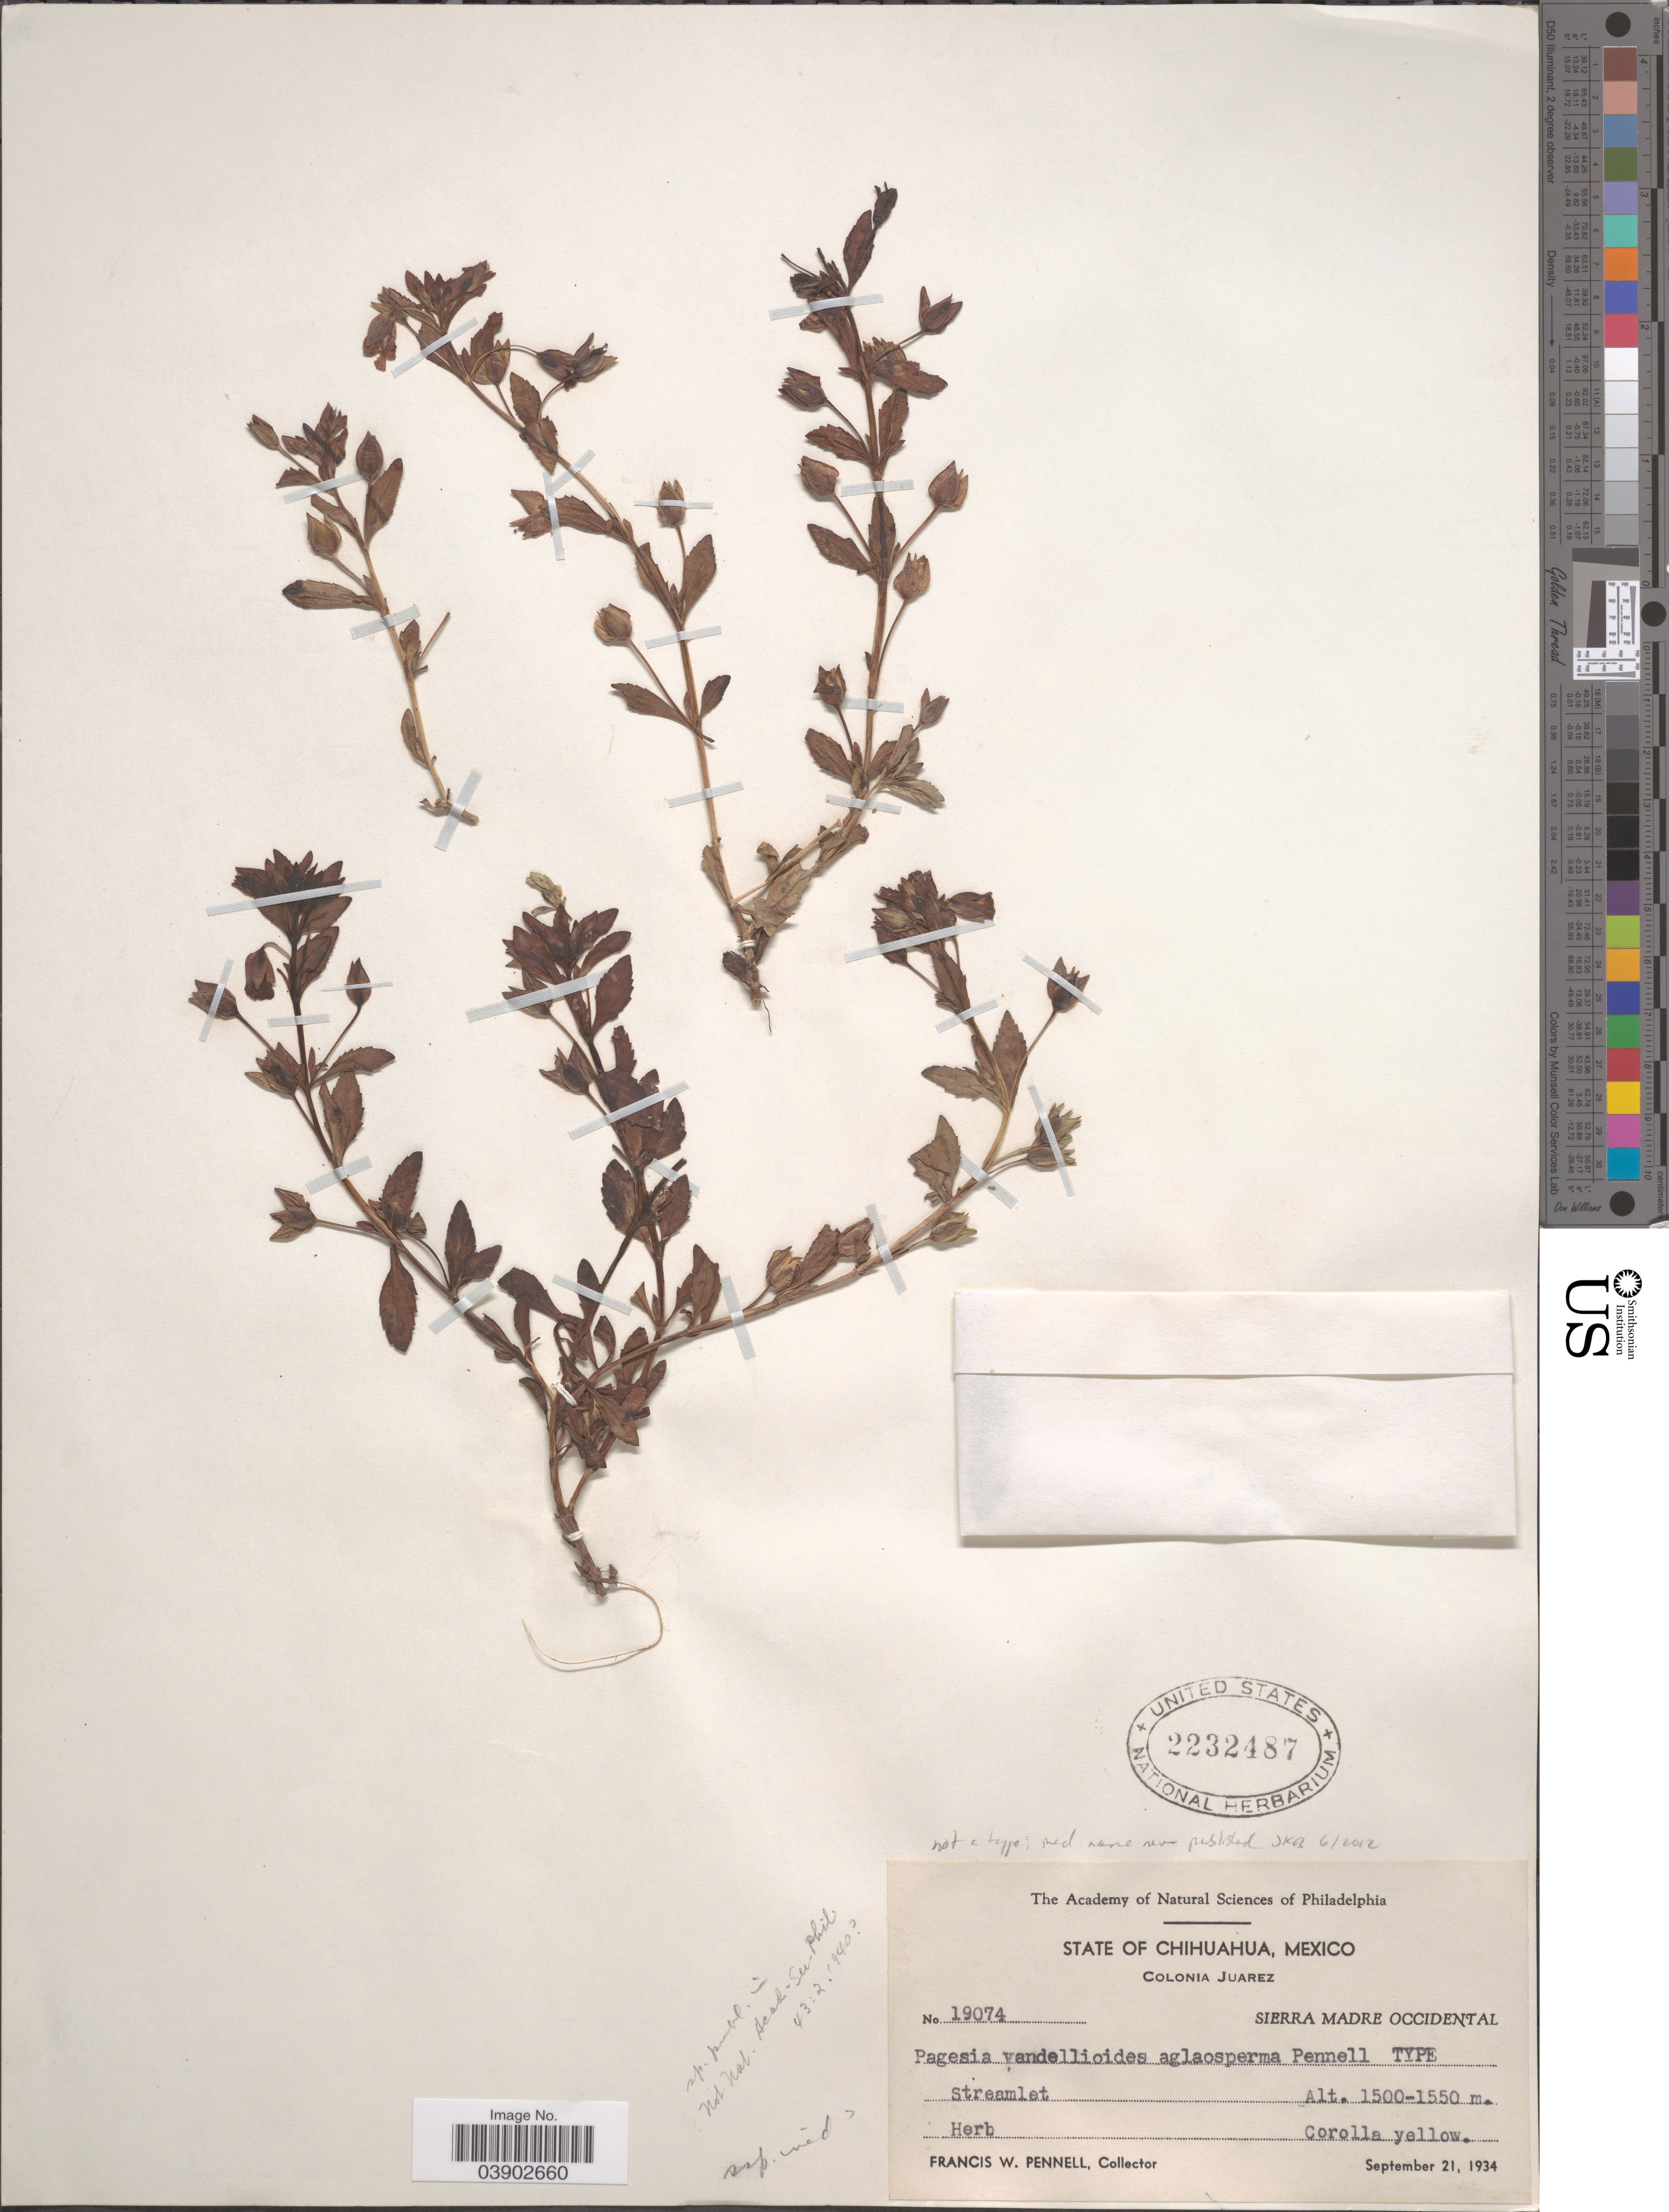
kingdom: Plantae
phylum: Tracheophyta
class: Magnoliopsida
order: Lamiales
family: Plantaginaceae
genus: Mecardonia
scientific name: Mecardonia procumbens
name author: (Mill.) Small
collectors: F. W. Pennell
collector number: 19074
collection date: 1934-09-21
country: Mexico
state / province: Chihuahua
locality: Colonia Juarez. Sierra Madre Occidental.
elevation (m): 1500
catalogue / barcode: US 2232487